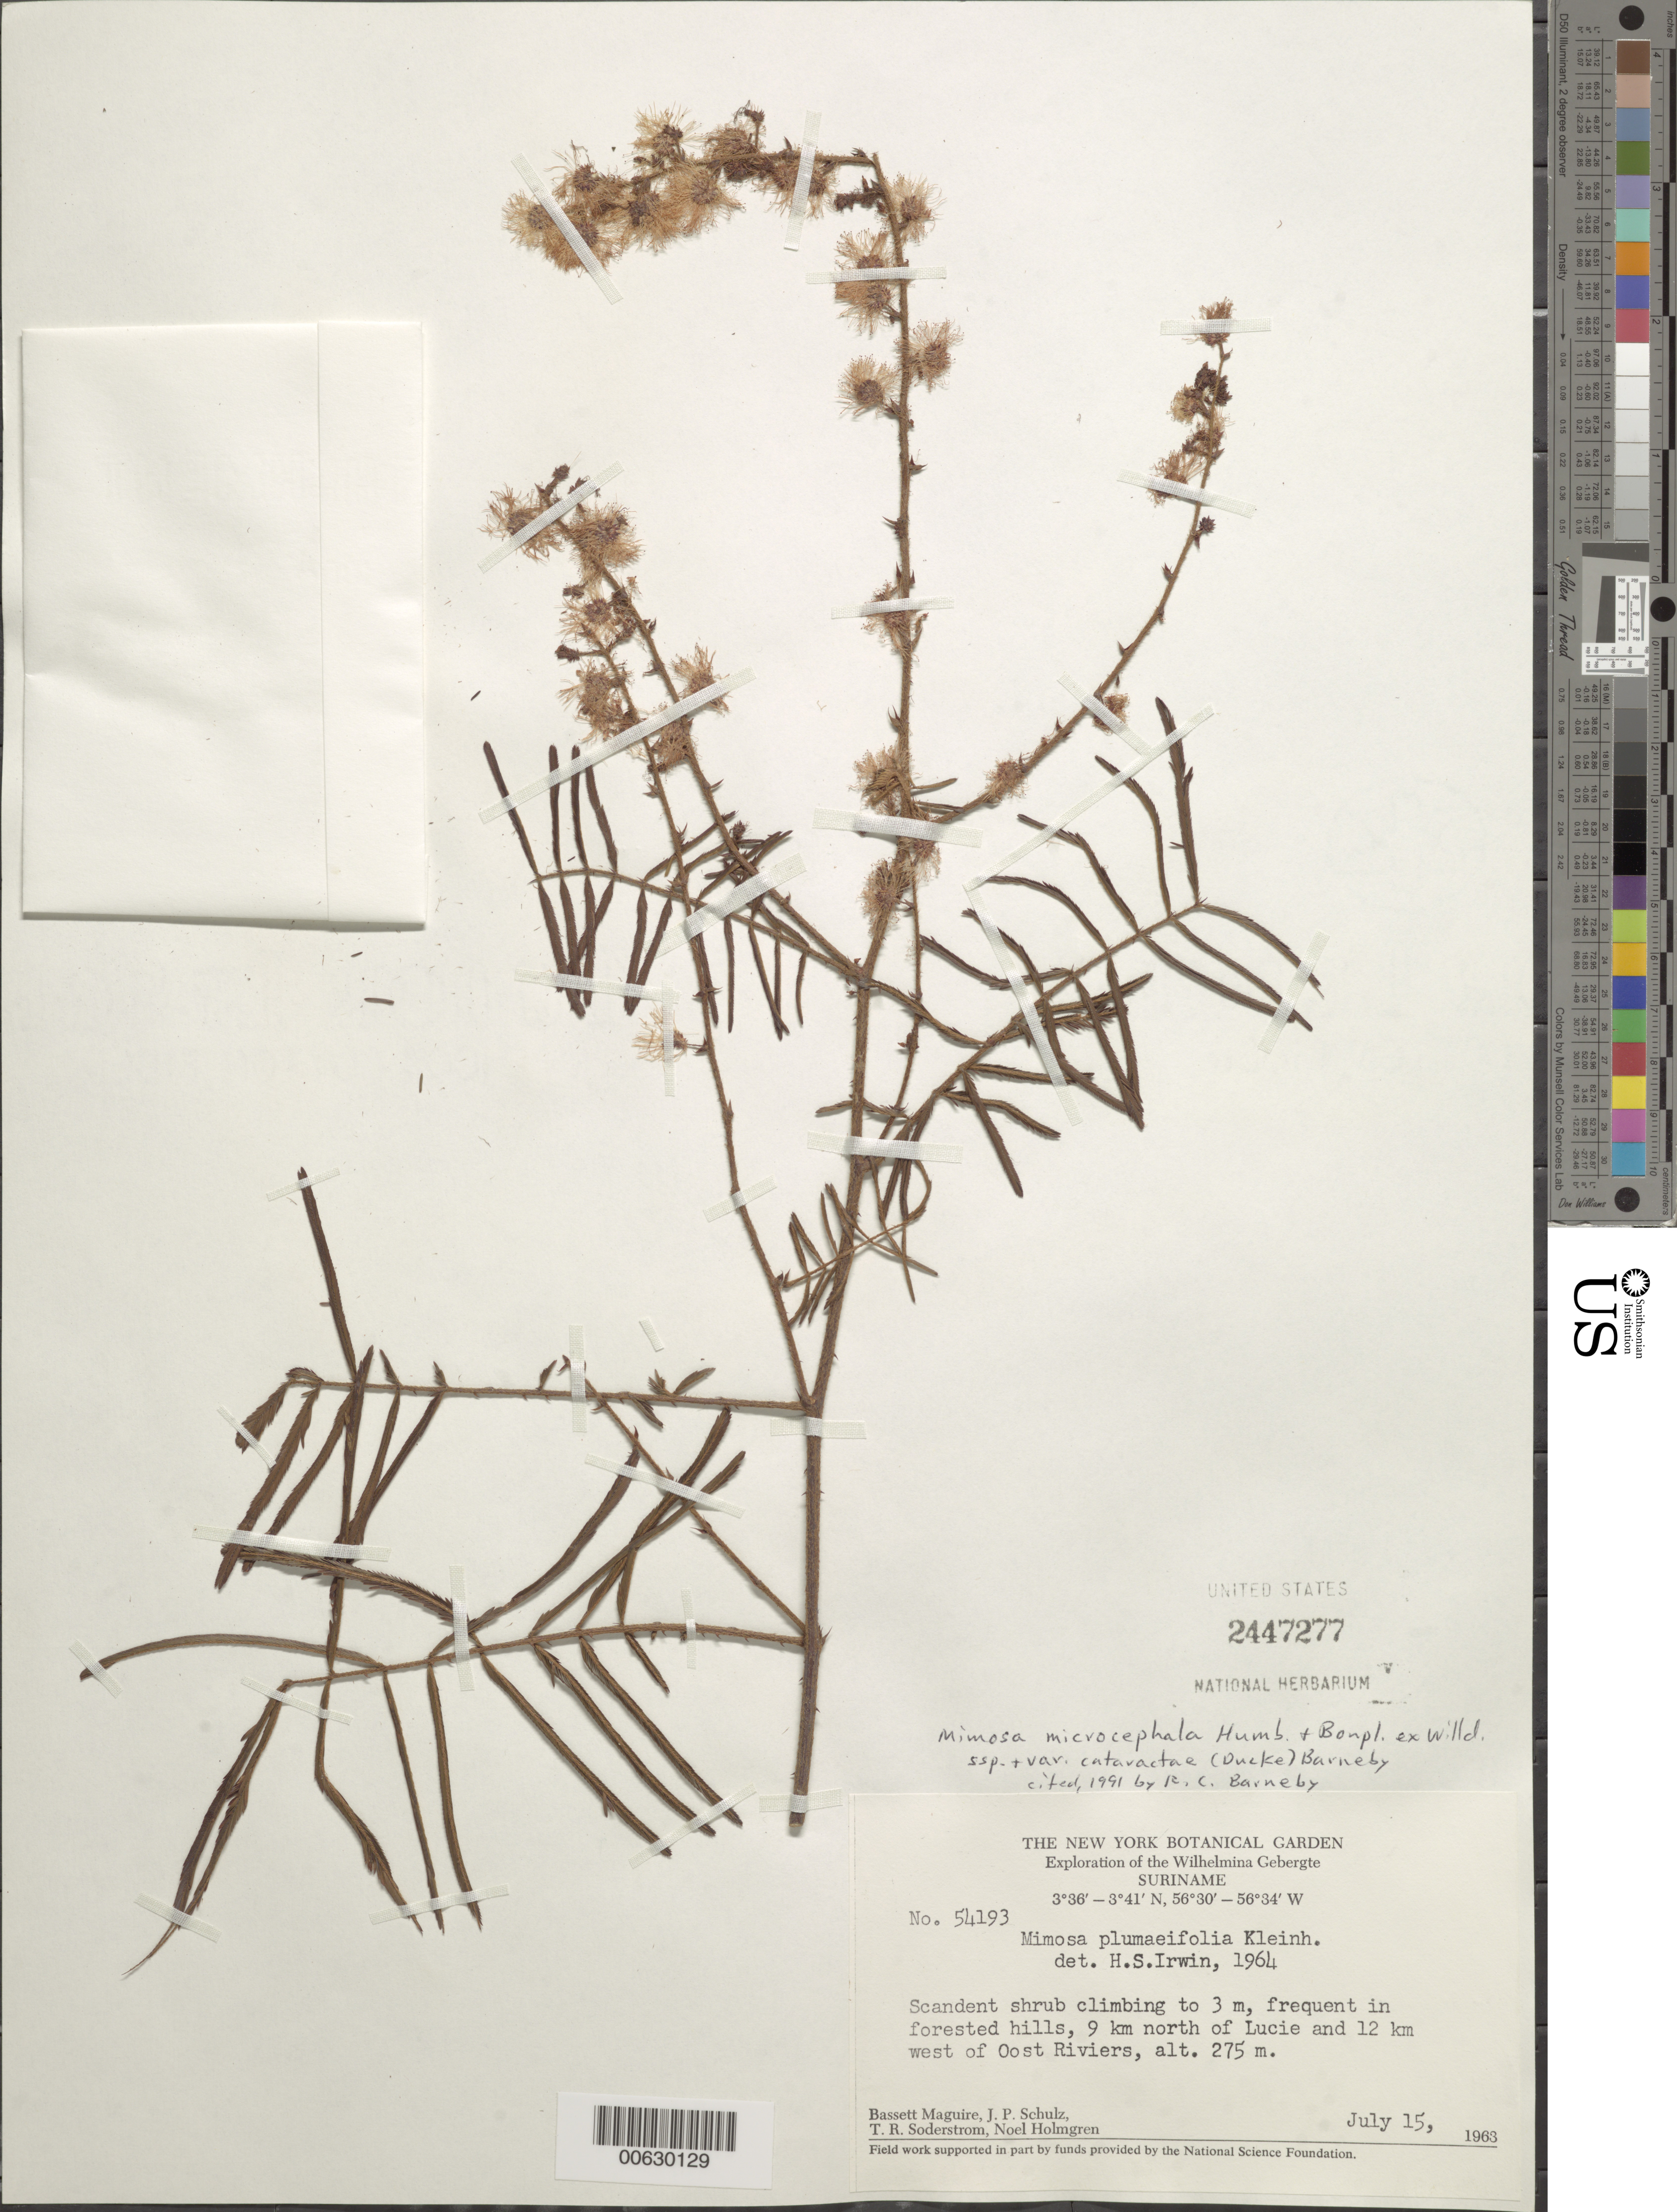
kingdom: Plantae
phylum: Tracheophyta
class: Magnoliopsida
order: Fabales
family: Fabaceae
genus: Mimosa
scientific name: Mimosa microcephala var. cataractae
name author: (Ducke) Barneby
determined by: Barneby, Rupert C., (NY)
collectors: B. Maguire, J. P. Schulz, T. R. Soderstrom & N. H. Holmgren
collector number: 54193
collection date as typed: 15-Jul-63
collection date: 1963-07-15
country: Suriname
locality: Lucie R., 9 km N of and 12 km W of Oost R., Wilhelmina Gebergte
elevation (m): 275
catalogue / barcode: US 2447277